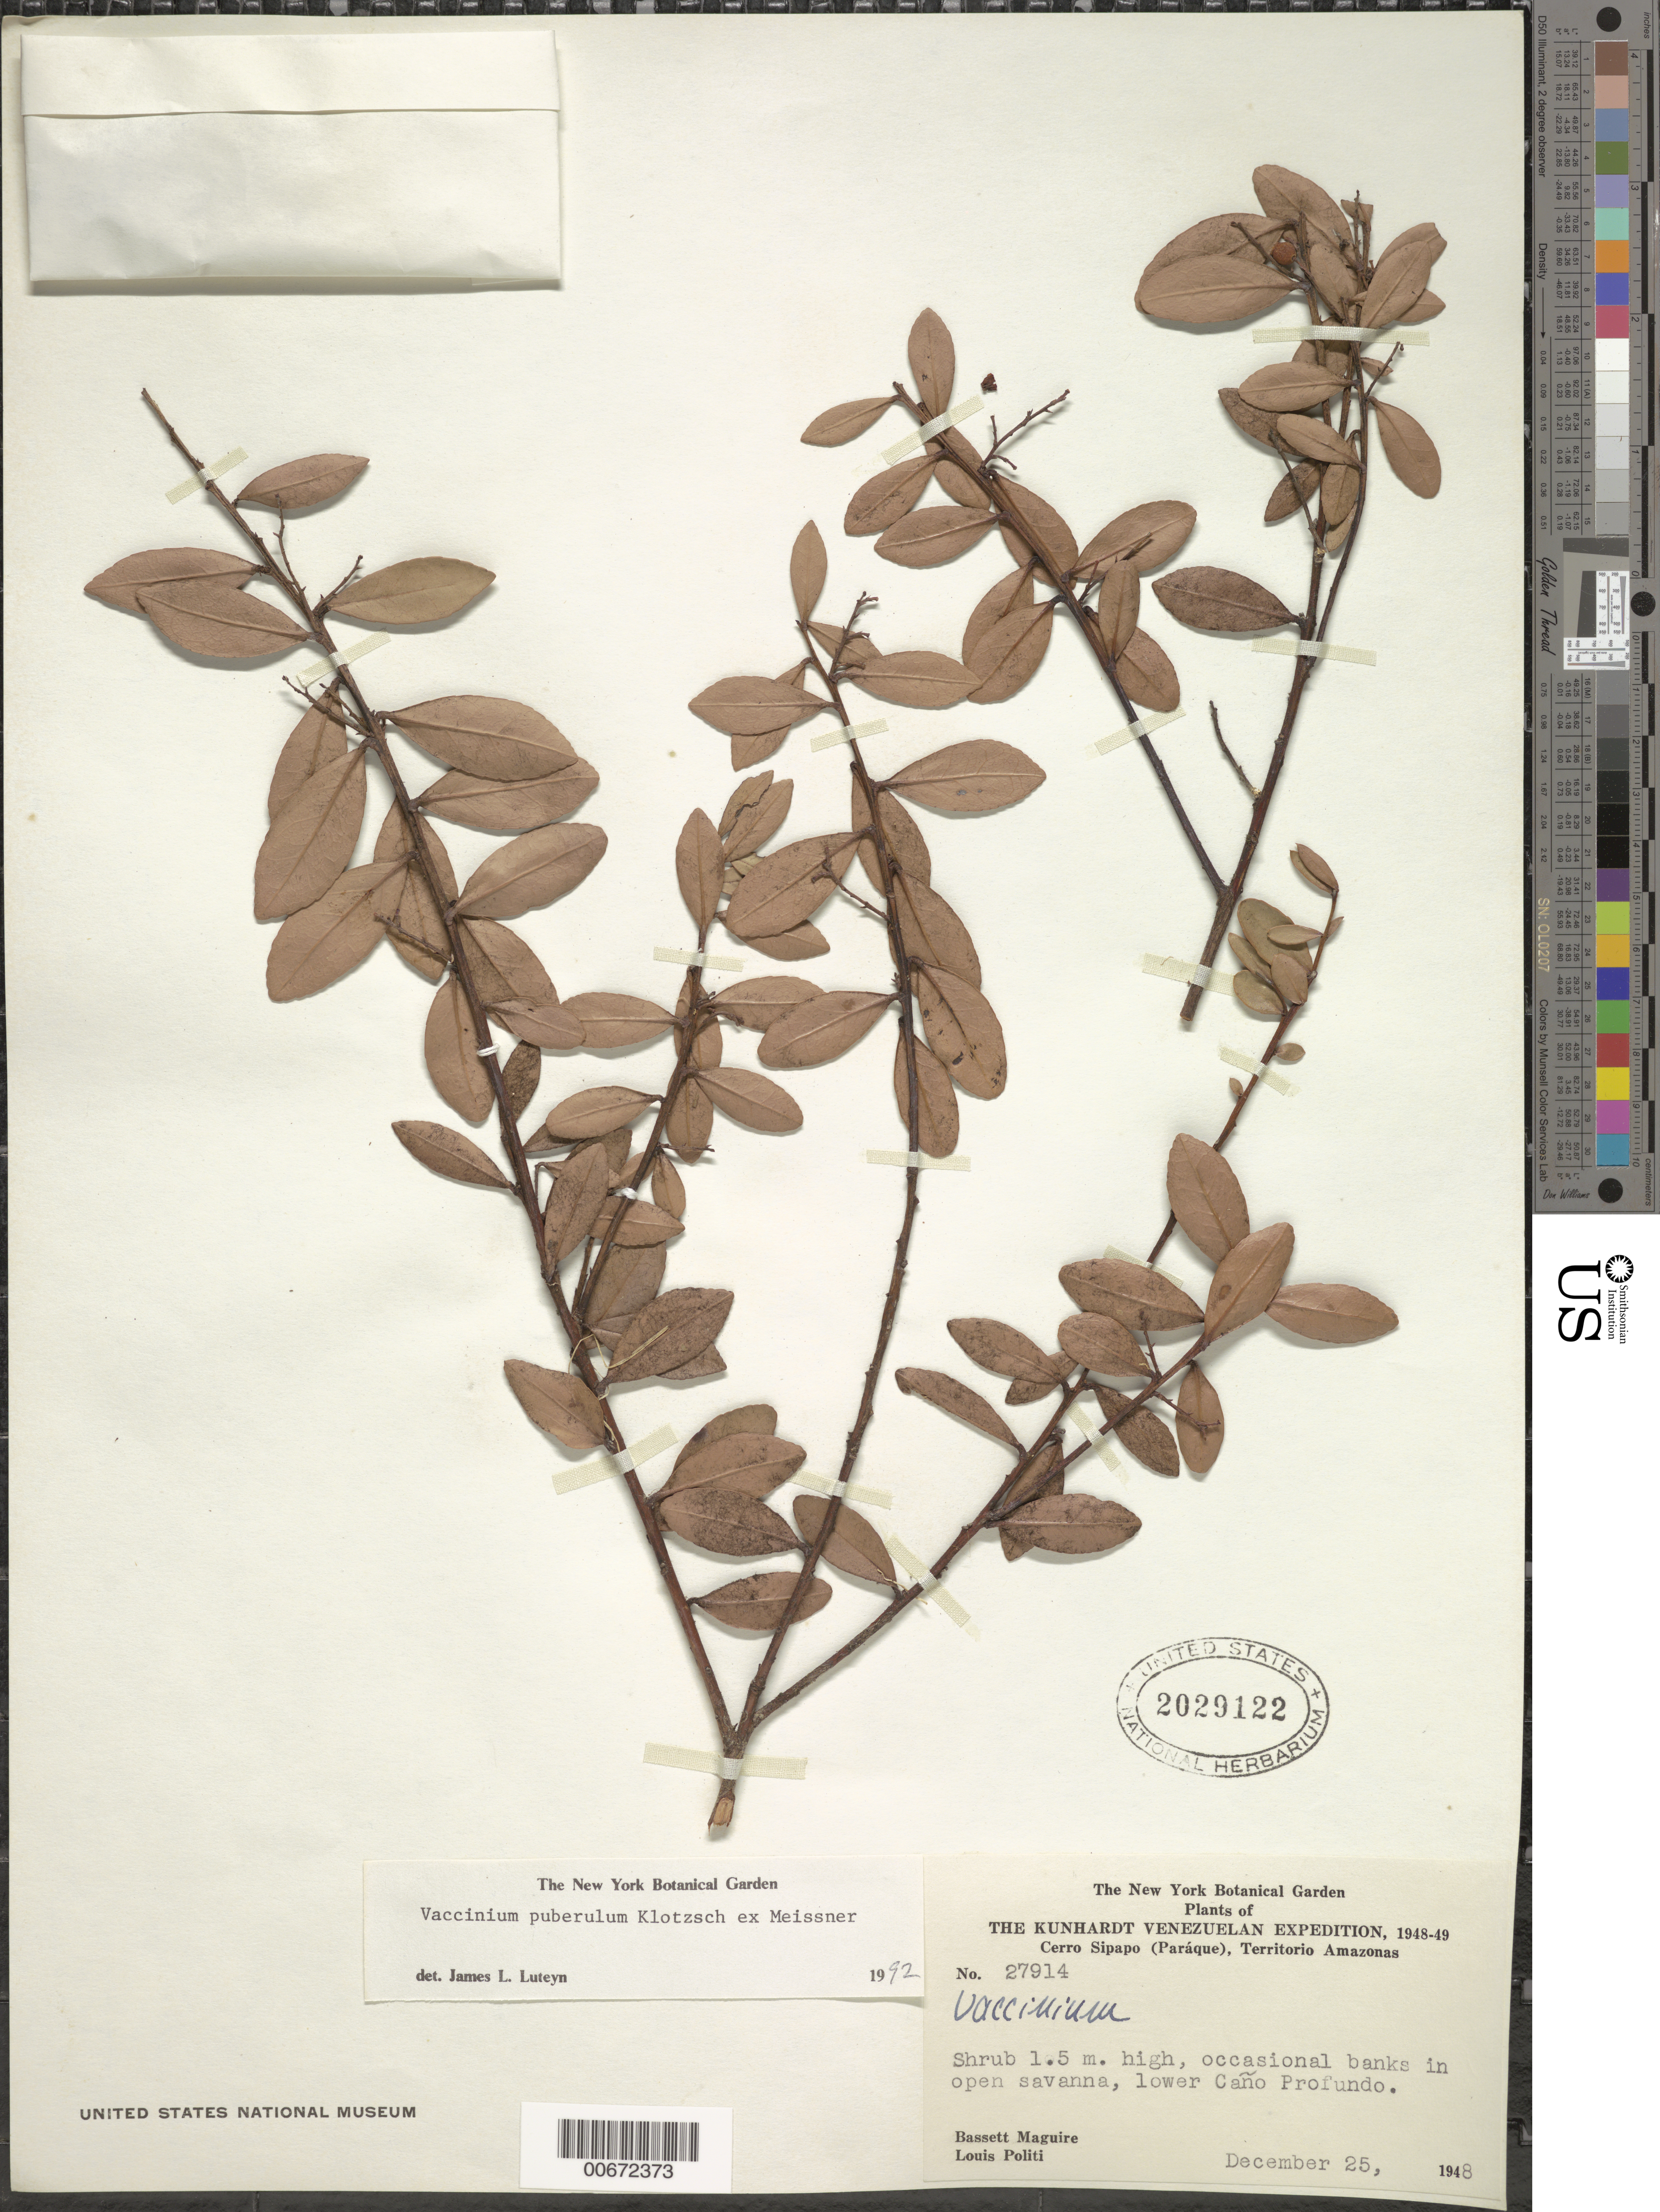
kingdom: Plantae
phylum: Tracheophyta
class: Magnoliopsida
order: Ericales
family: Ericaceae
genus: Vaccinium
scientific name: Vaccinium puberulum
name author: Klotzsch ex Meisn.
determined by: Luteyn, J. L.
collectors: B. Maguire & L. Politi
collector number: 27914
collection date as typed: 25-Dec-48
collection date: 1948-12-25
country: Venezuela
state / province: Amazonas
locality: Cerro Sipapo (Paráque), Caño Profundo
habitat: Banks in open savanna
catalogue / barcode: US 2029122